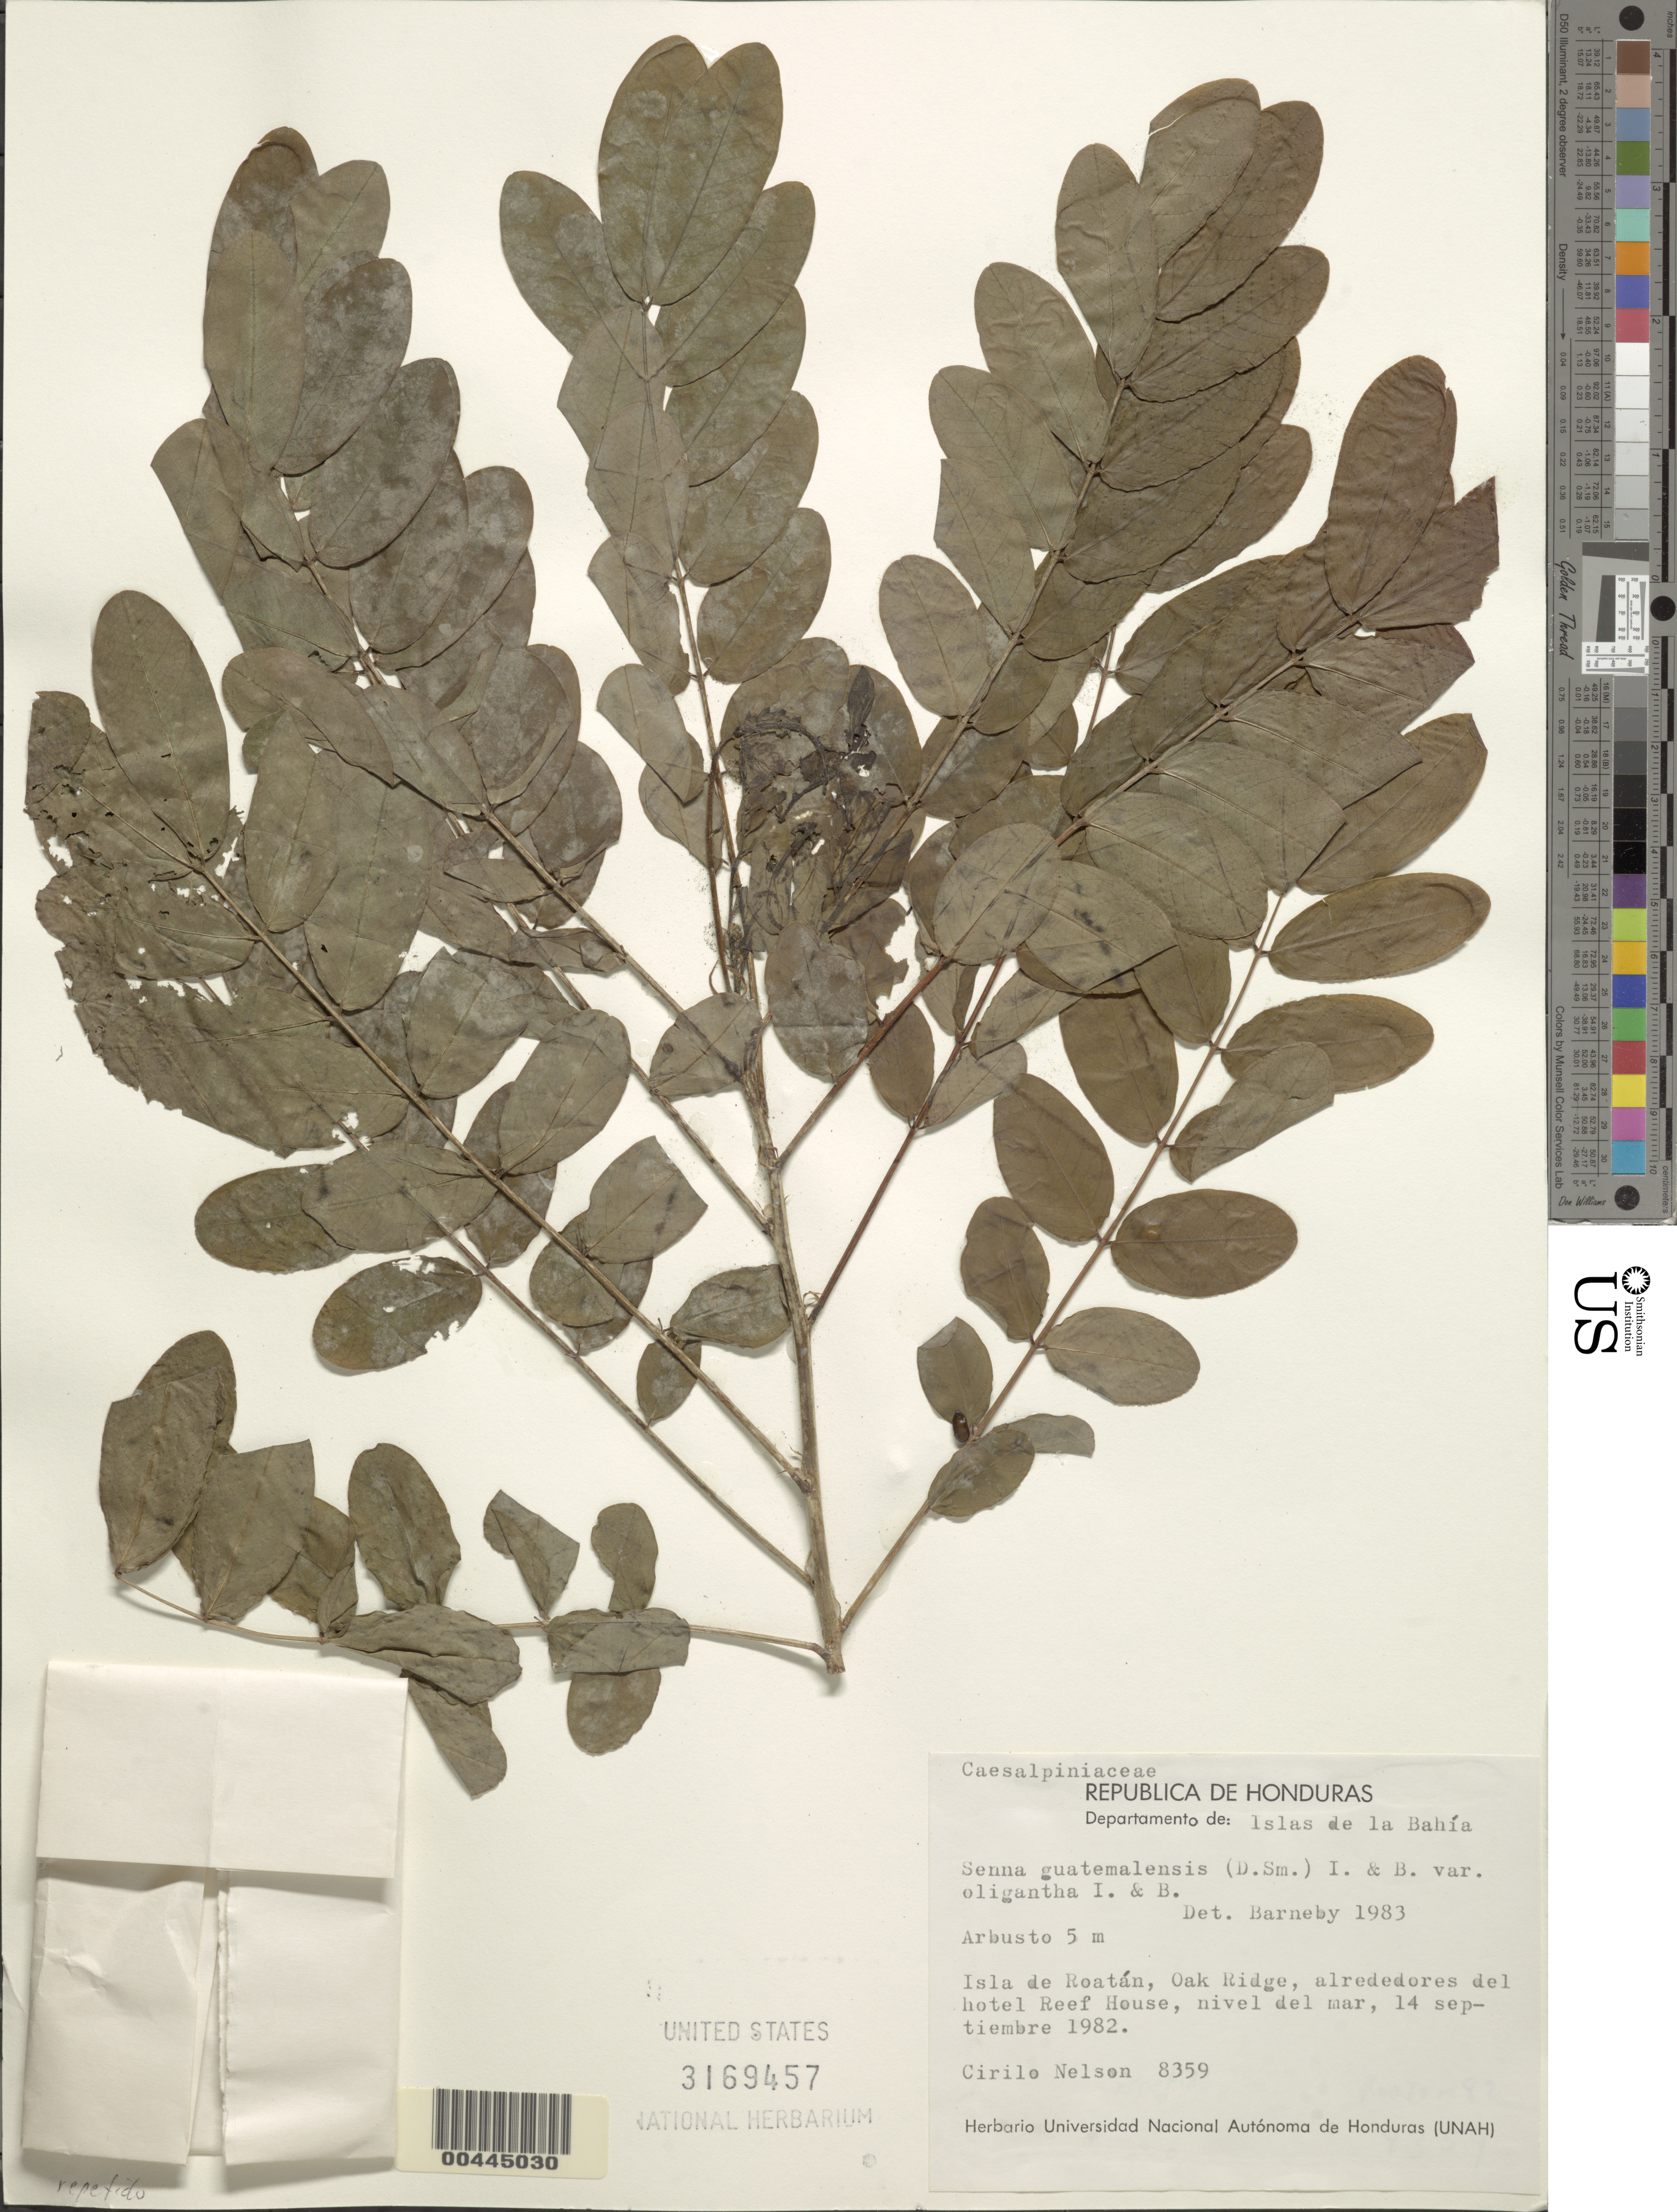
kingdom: Plantae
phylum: Tracheophyta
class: Magnoliopsida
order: Fabales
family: Fabaceae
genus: Senna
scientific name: Senna guatemalensis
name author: (Donn. Sm.) H.S. Irwin & Barneby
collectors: C. H. Nelson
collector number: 8359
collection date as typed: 14 Sep 1982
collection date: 1982-09-14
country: Honduras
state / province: Islas de la Bahía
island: Roatan Island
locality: Oak ridge, Hotel Reef House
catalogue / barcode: US 3169457